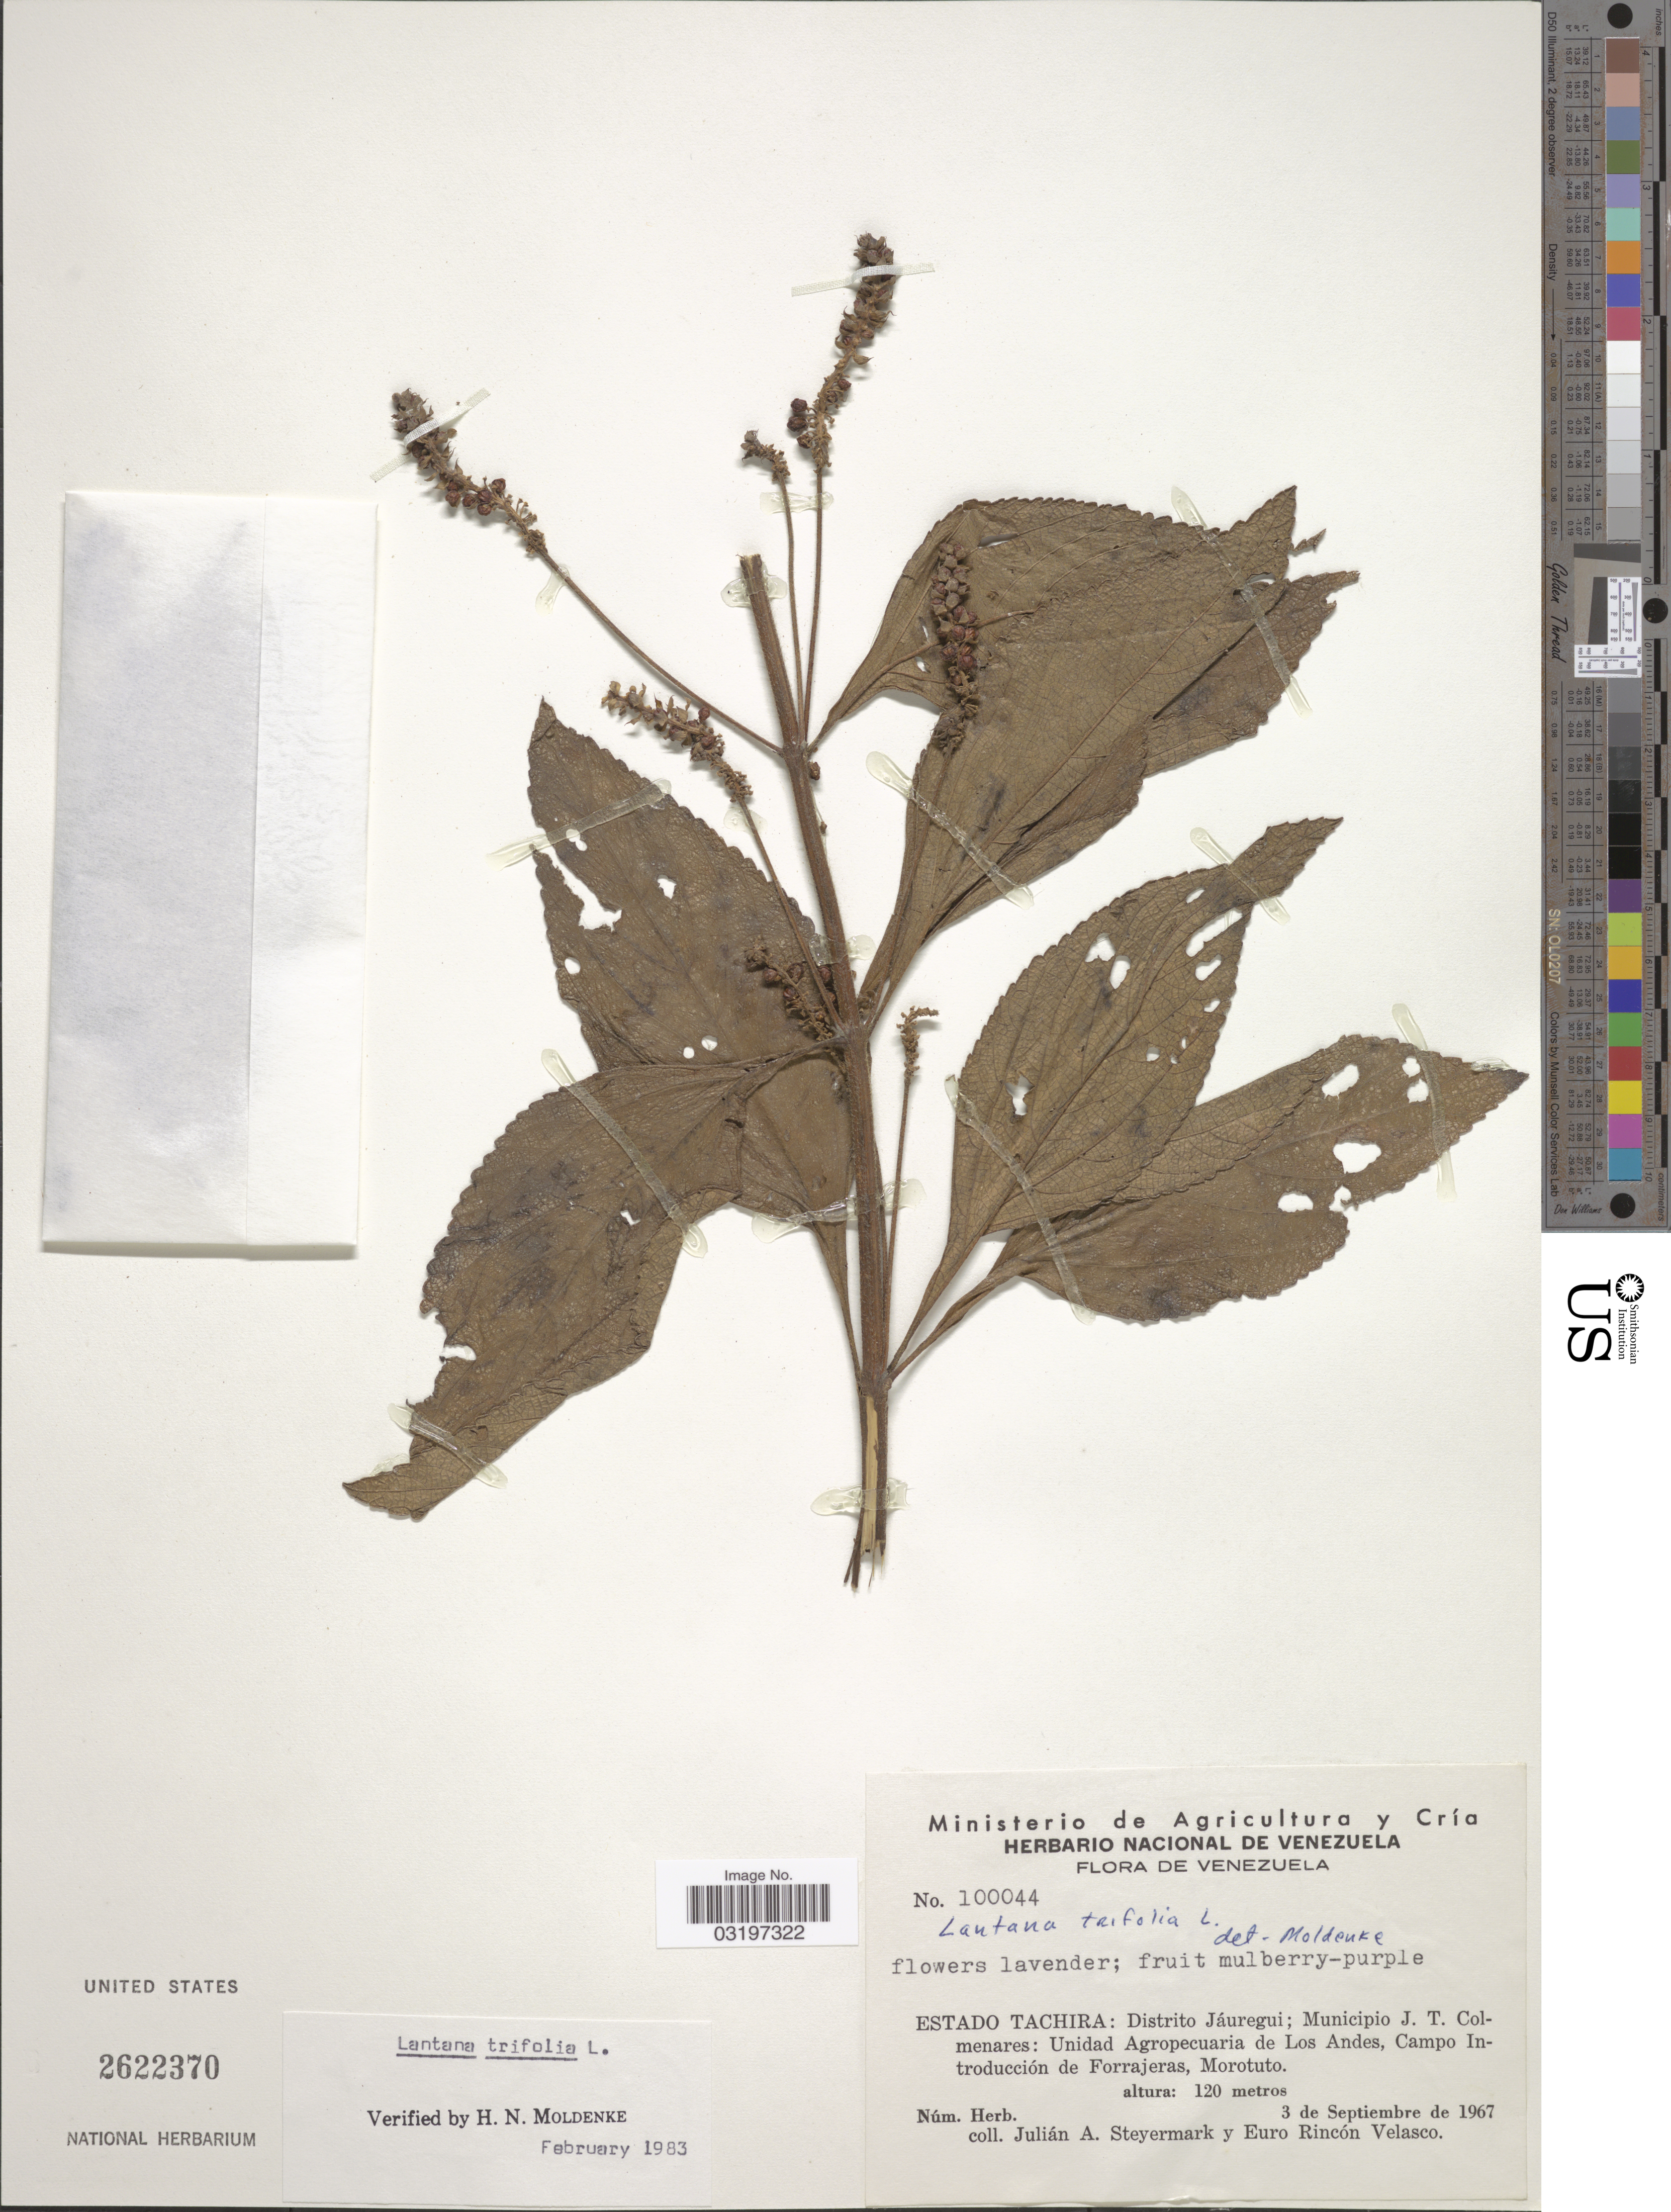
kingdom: Plantae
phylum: Tracheophyta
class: Magnoliopsida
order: Lamiales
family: Verbenaceae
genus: Lantana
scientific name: Lantana trifolia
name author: L.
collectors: J. Steyermark & E. Velasco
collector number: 100044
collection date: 1967-09-03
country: Venezuela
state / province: Tachira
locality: Distrito Jáuregui; Municipio J. T. Colmenares: Unidad Agropecuaria de Los Andes, Campo Introducción de Forrajeras, Morotuto.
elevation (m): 120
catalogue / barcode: US 2622370